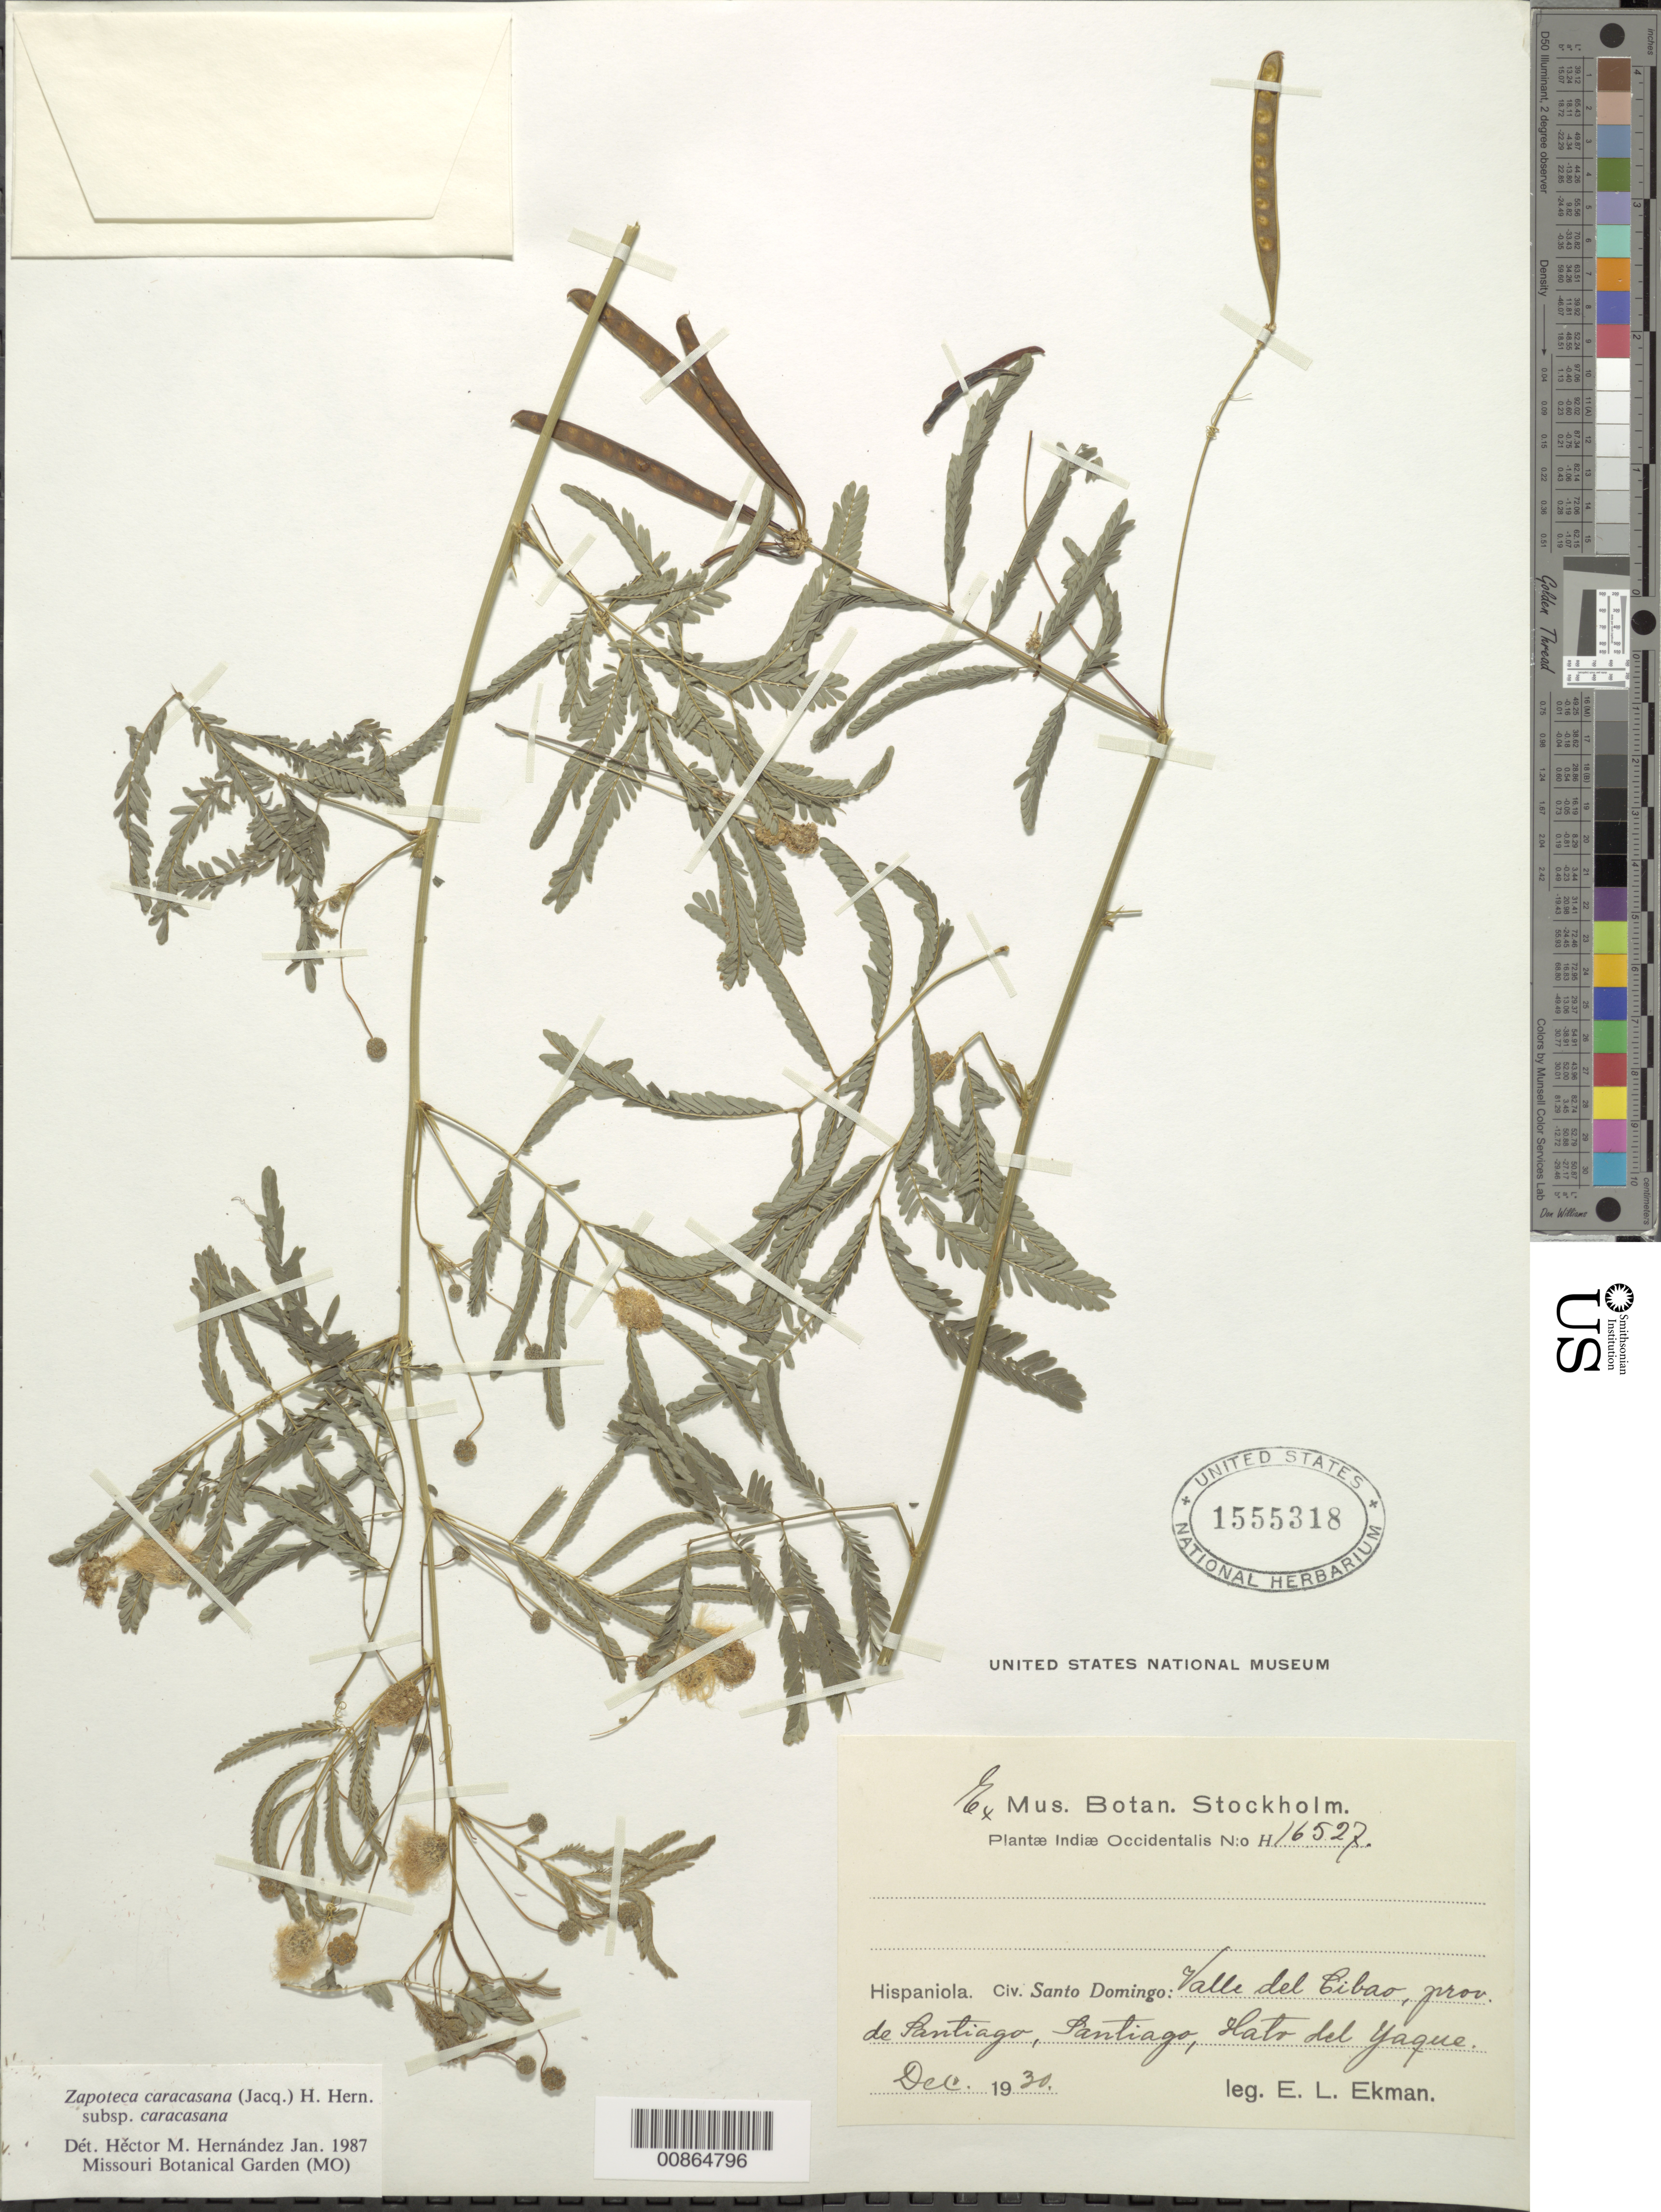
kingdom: Plantae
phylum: Tracheophyta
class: Magnoliopsida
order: Fabales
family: Fabaceae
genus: Zapoteca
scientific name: Zapoteca caracasana subsp. caracasana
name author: (Jacq.) H.M. Hern.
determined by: Hernandez, H. M., (MO), Missouri Botanical Garden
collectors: E. L. Ekman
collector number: H 16527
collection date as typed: Dec 1930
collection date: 1930-12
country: Dominican Republic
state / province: Santiago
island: Hispaniola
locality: Valle del Cibao, Santiago, Hato del Yaque.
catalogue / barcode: US 1555318